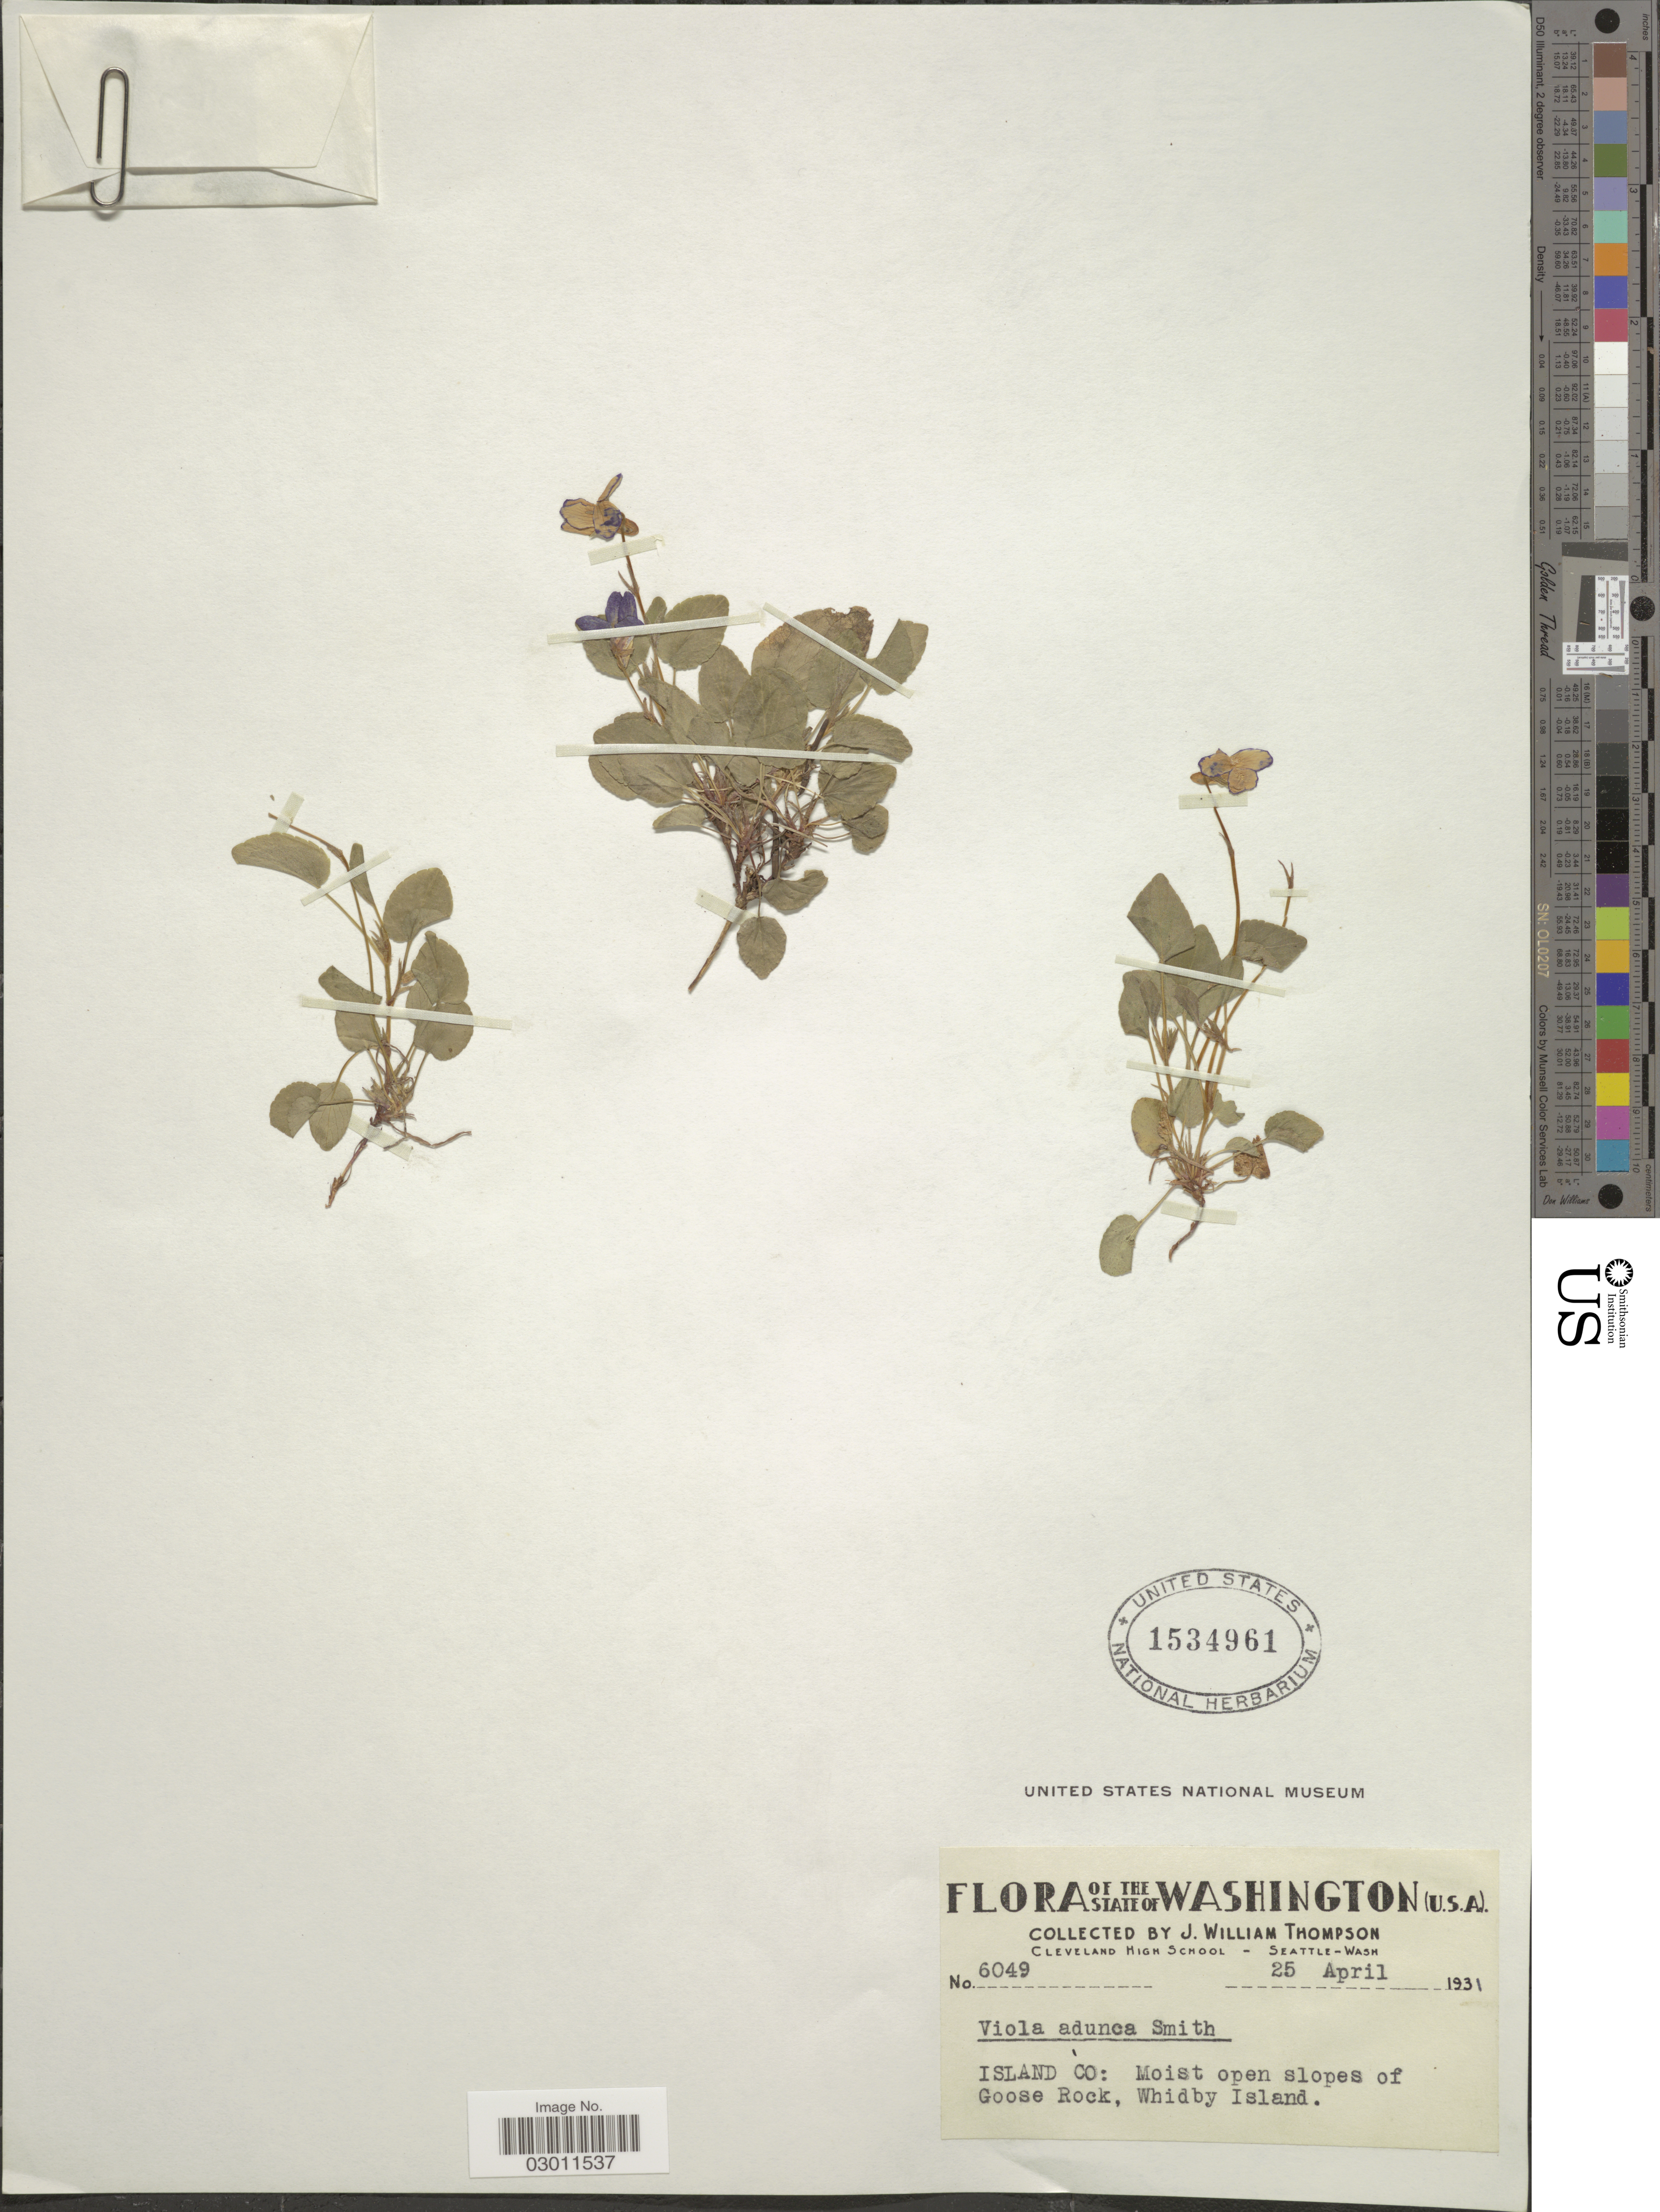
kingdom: Plantae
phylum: Tracheophyta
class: Magnoliopsida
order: Malpighiales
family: Violaceae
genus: Viola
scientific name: Viola adunca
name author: Sm.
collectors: J. W. Thompson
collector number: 6049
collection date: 1931-04-25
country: United States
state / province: Washington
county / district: Island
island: Whidbey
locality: Island Co: Moist open slopes of Goose Rock, Whidby Island.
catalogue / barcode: US 1534961